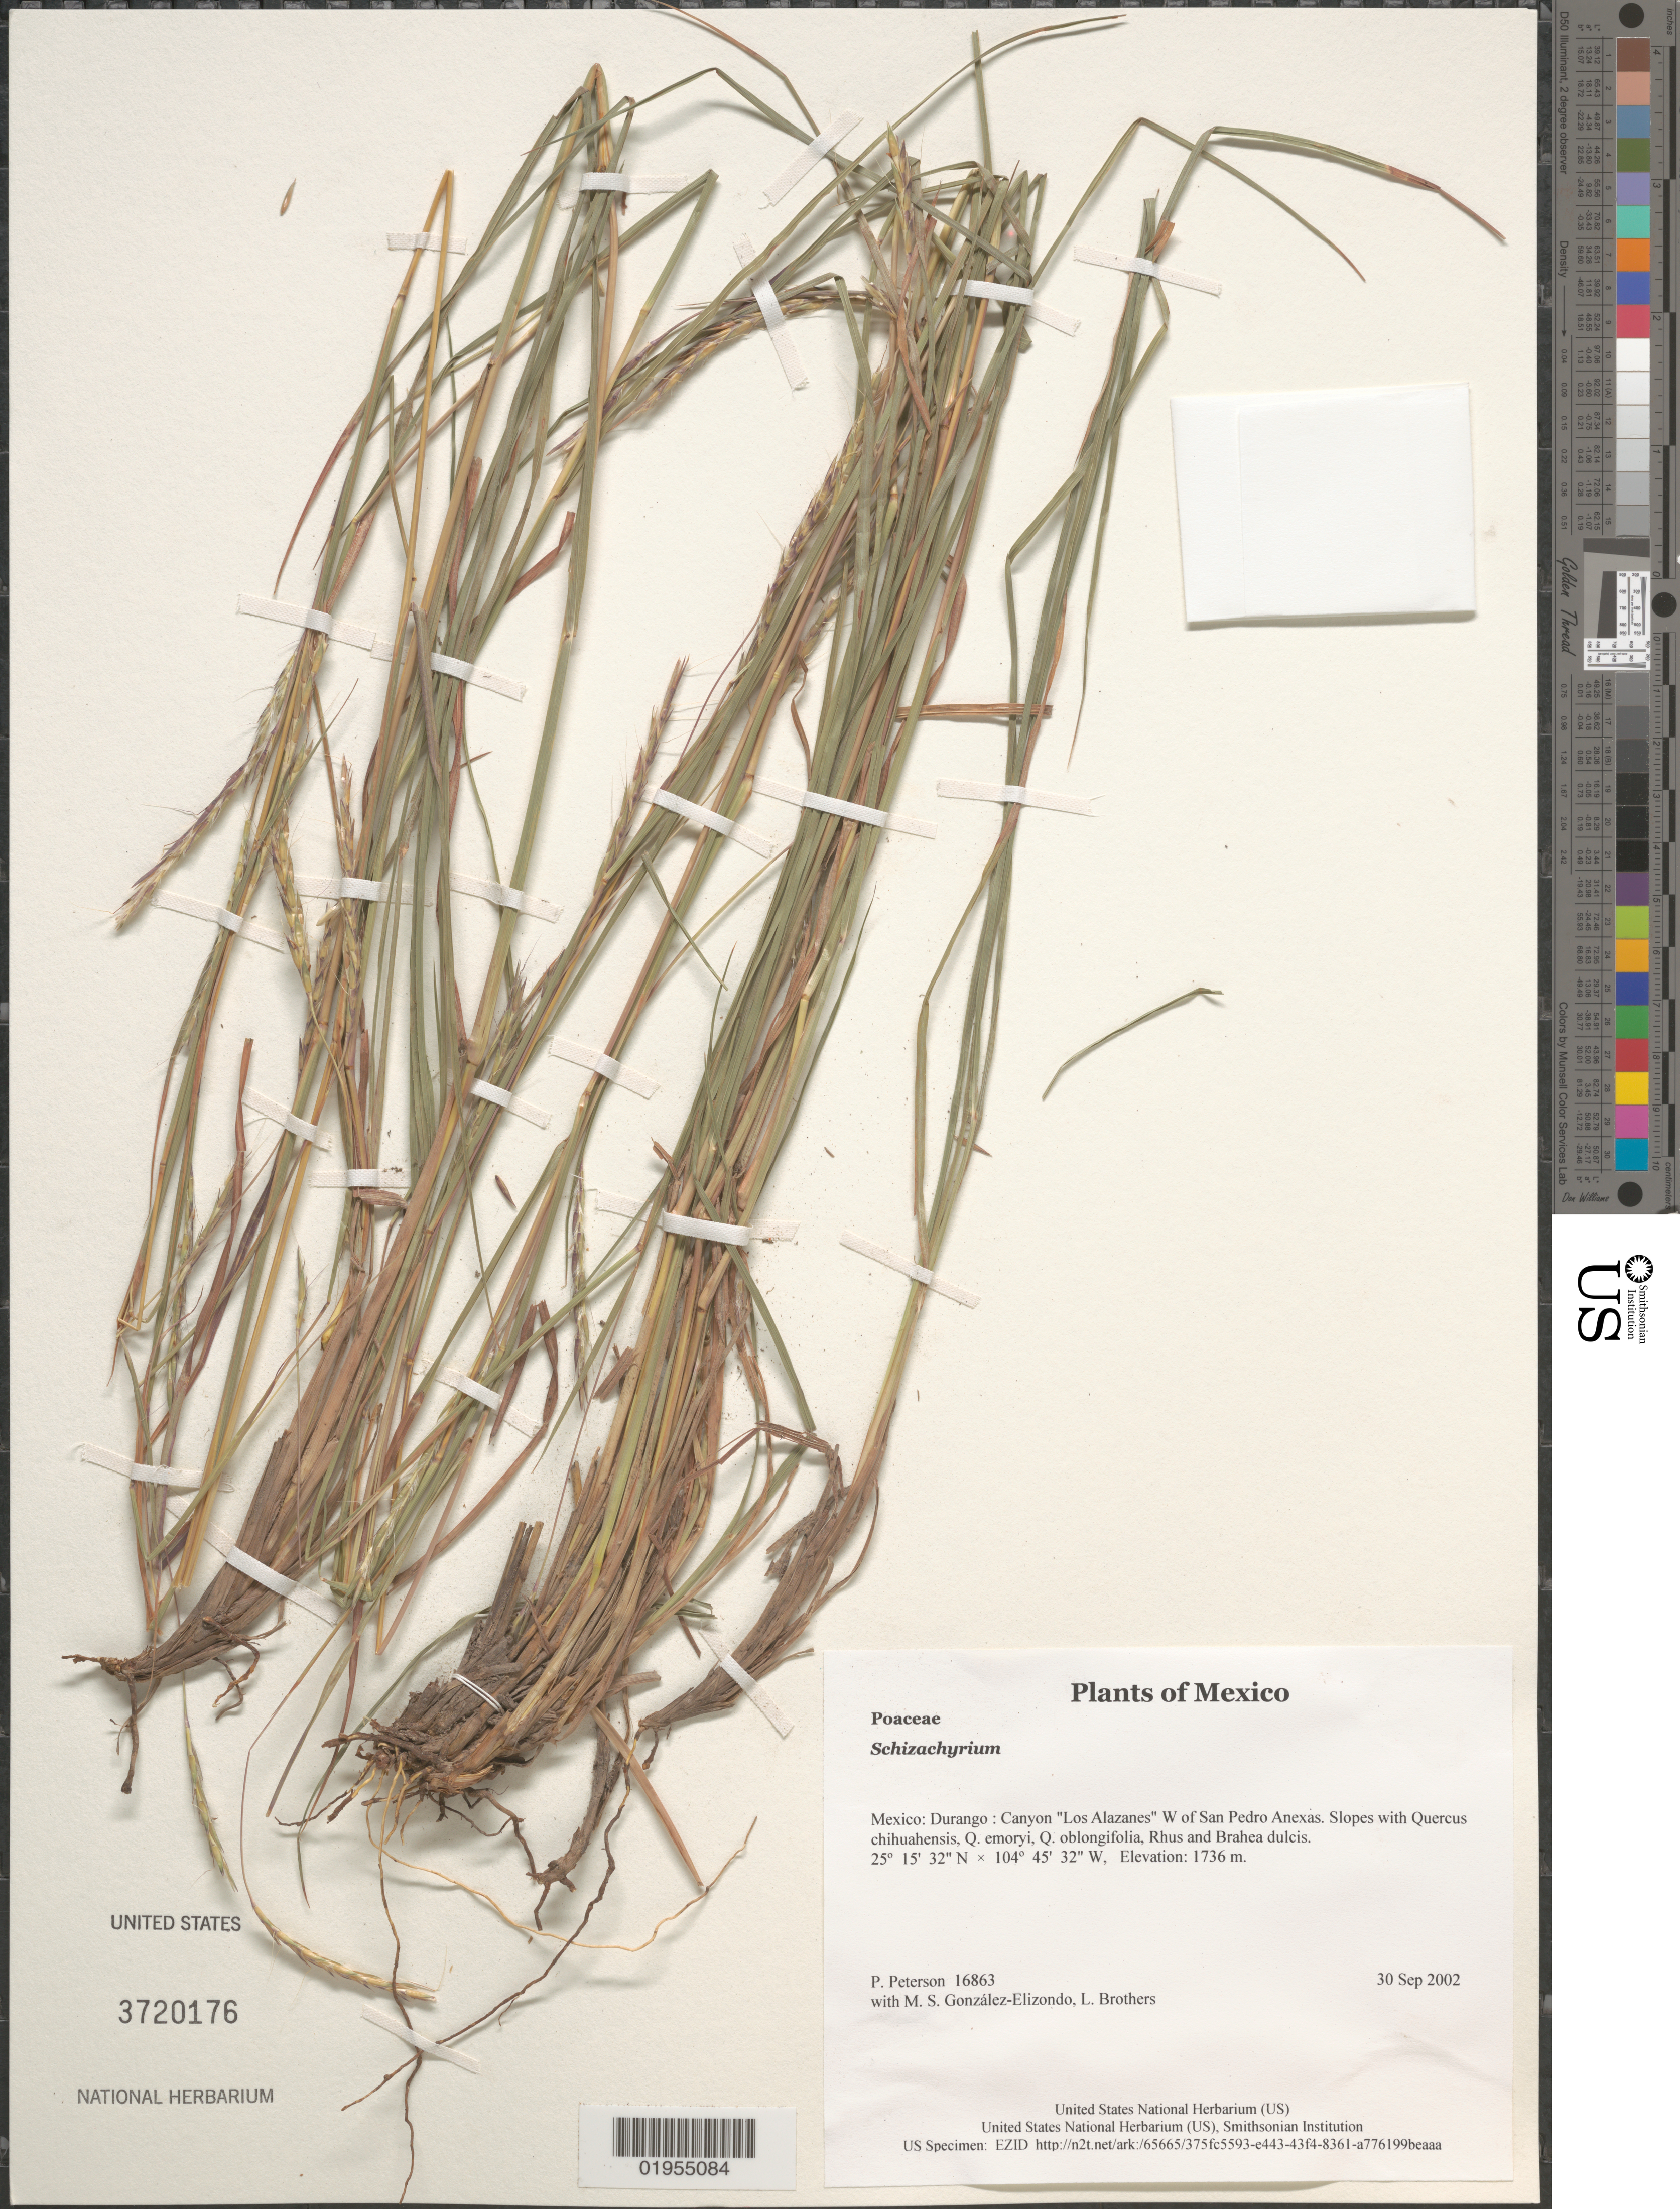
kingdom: Plantae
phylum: Tracheophyta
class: Liliopsida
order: Poales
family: Poaceae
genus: Schizachyrium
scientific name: Schizachyrium sp.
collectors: P. M. Peterson, M. S. González-Elizondo & L. E. Brothers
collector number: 16863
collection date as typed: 30 Sep 2002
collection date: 2002-09-30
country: Mexico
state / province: Durango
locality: Canyon "Los Alazanes" W of San Pedro Anexas. Slopes with Quercus chihuahensis, Q. emoryi, Q. oblongifolia, Rhus and Brahea dulcis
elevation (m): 1736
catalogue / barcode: US 3720176